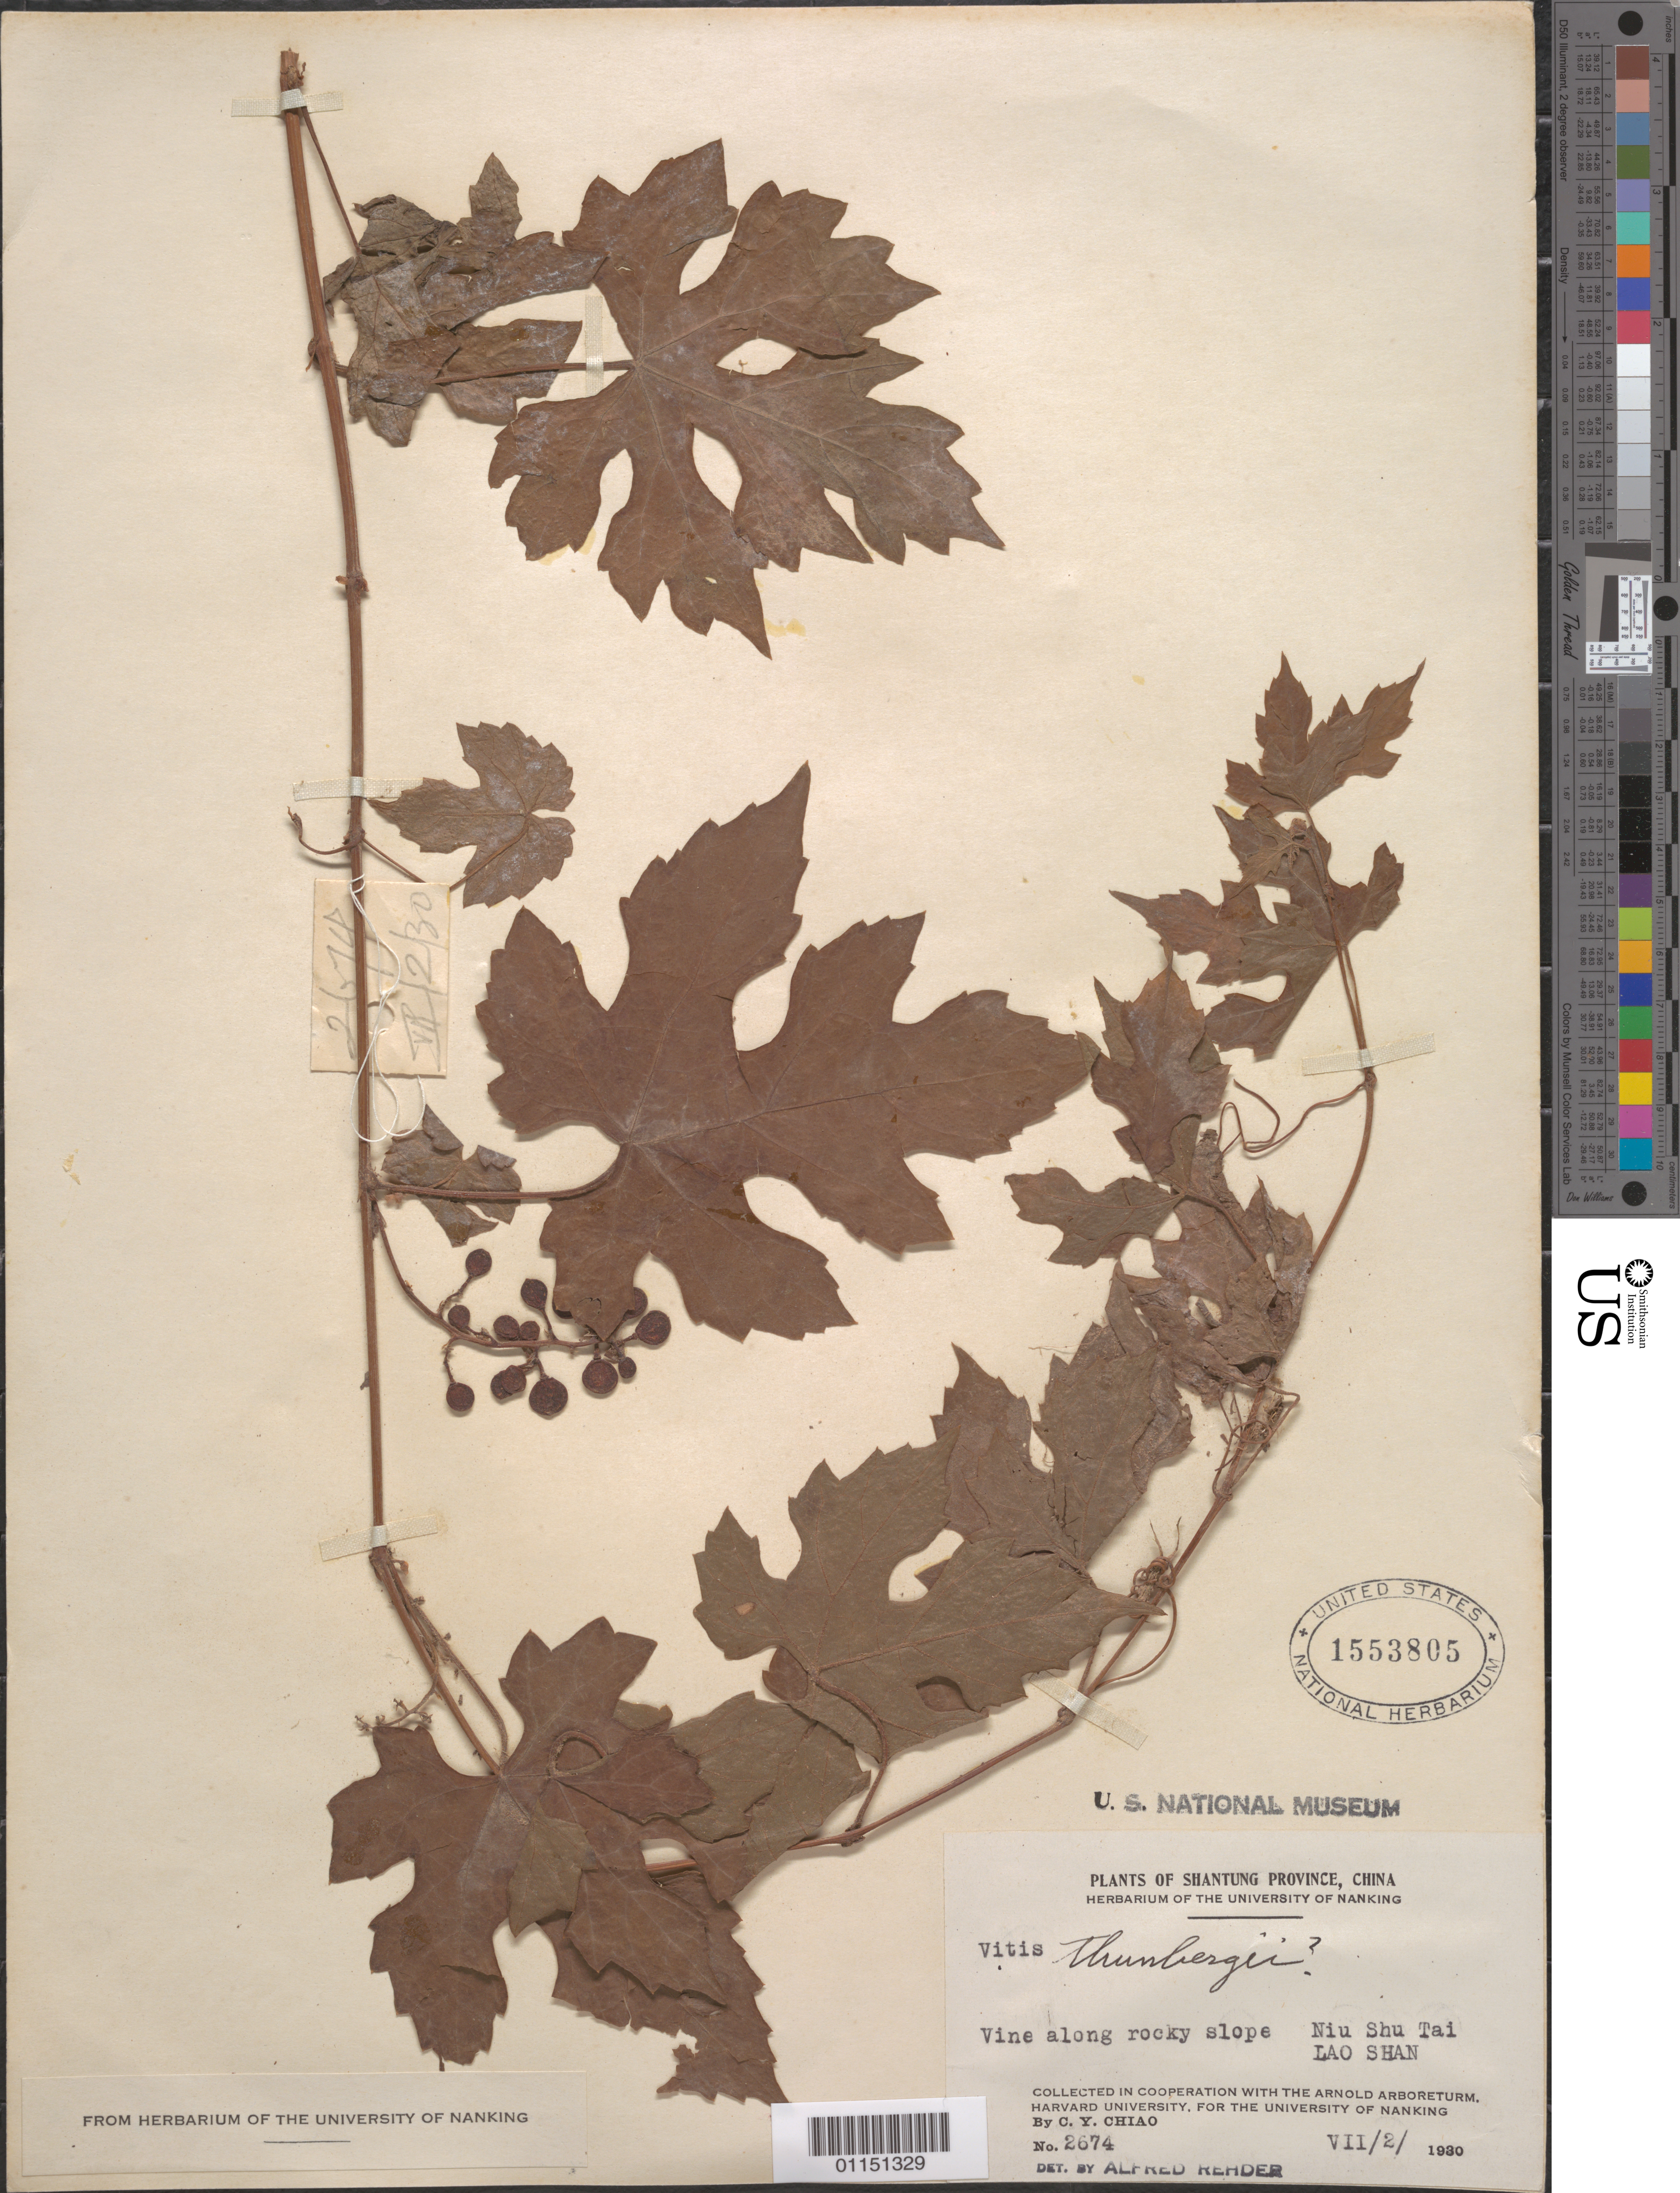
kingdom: Plantae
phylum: Tracheophyta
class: Magnoliopsida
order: Vitales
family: Vitaceae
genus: Vitis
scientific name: Vitis thunbergii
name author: Siebold & Zucc.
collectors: C. Y. Chiao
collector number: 2674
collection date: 1930-07-02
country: China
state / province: Shandong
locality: Niu Shu Tai. Lao Shan.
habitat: Vine along rocky slope.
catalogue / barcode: US 1553805